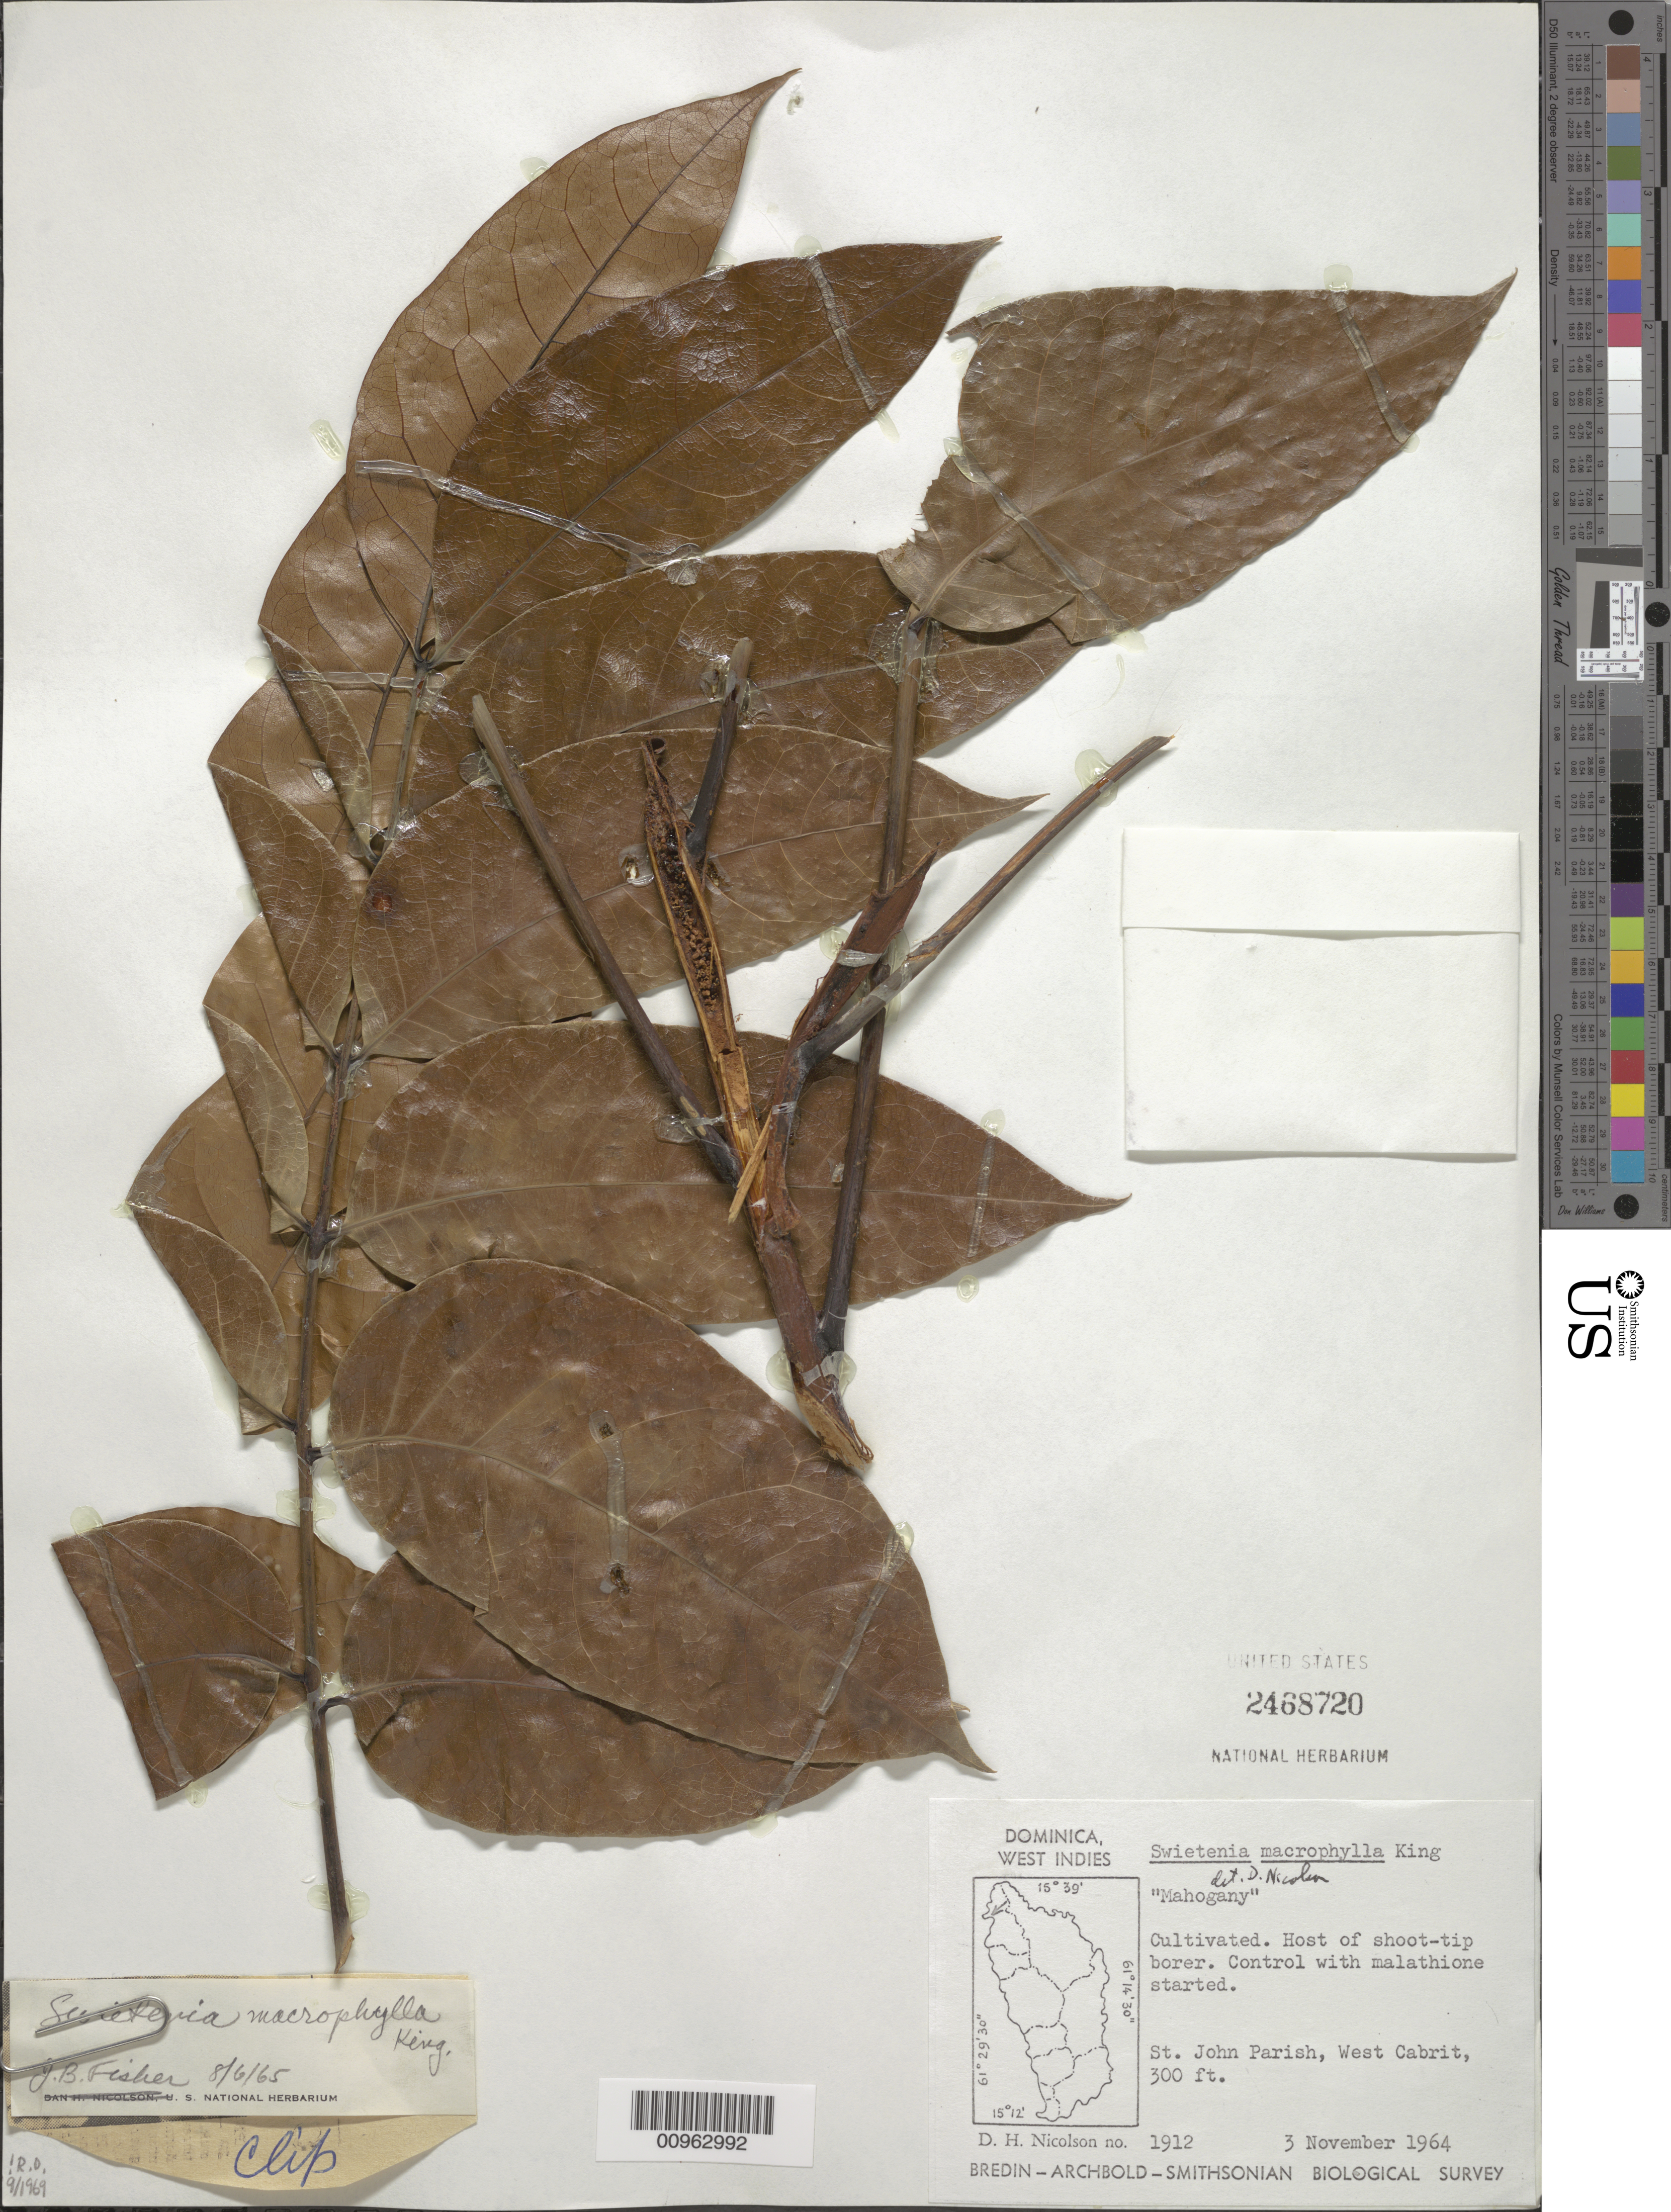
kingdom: Plantae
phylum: Tracheophyta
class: Magnoliopsida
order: Sapindales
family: Meliaceae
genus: Swietenia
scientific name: Swietenia macrophylla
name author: King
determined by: Nicolson, Dan H.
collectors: D. H. Nicolson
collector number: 1912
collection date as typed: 03 Nov 1964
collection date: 1964-11-03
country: Dominica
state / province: St. John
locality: West Cabrit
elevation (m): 91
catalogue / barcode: US 2468720